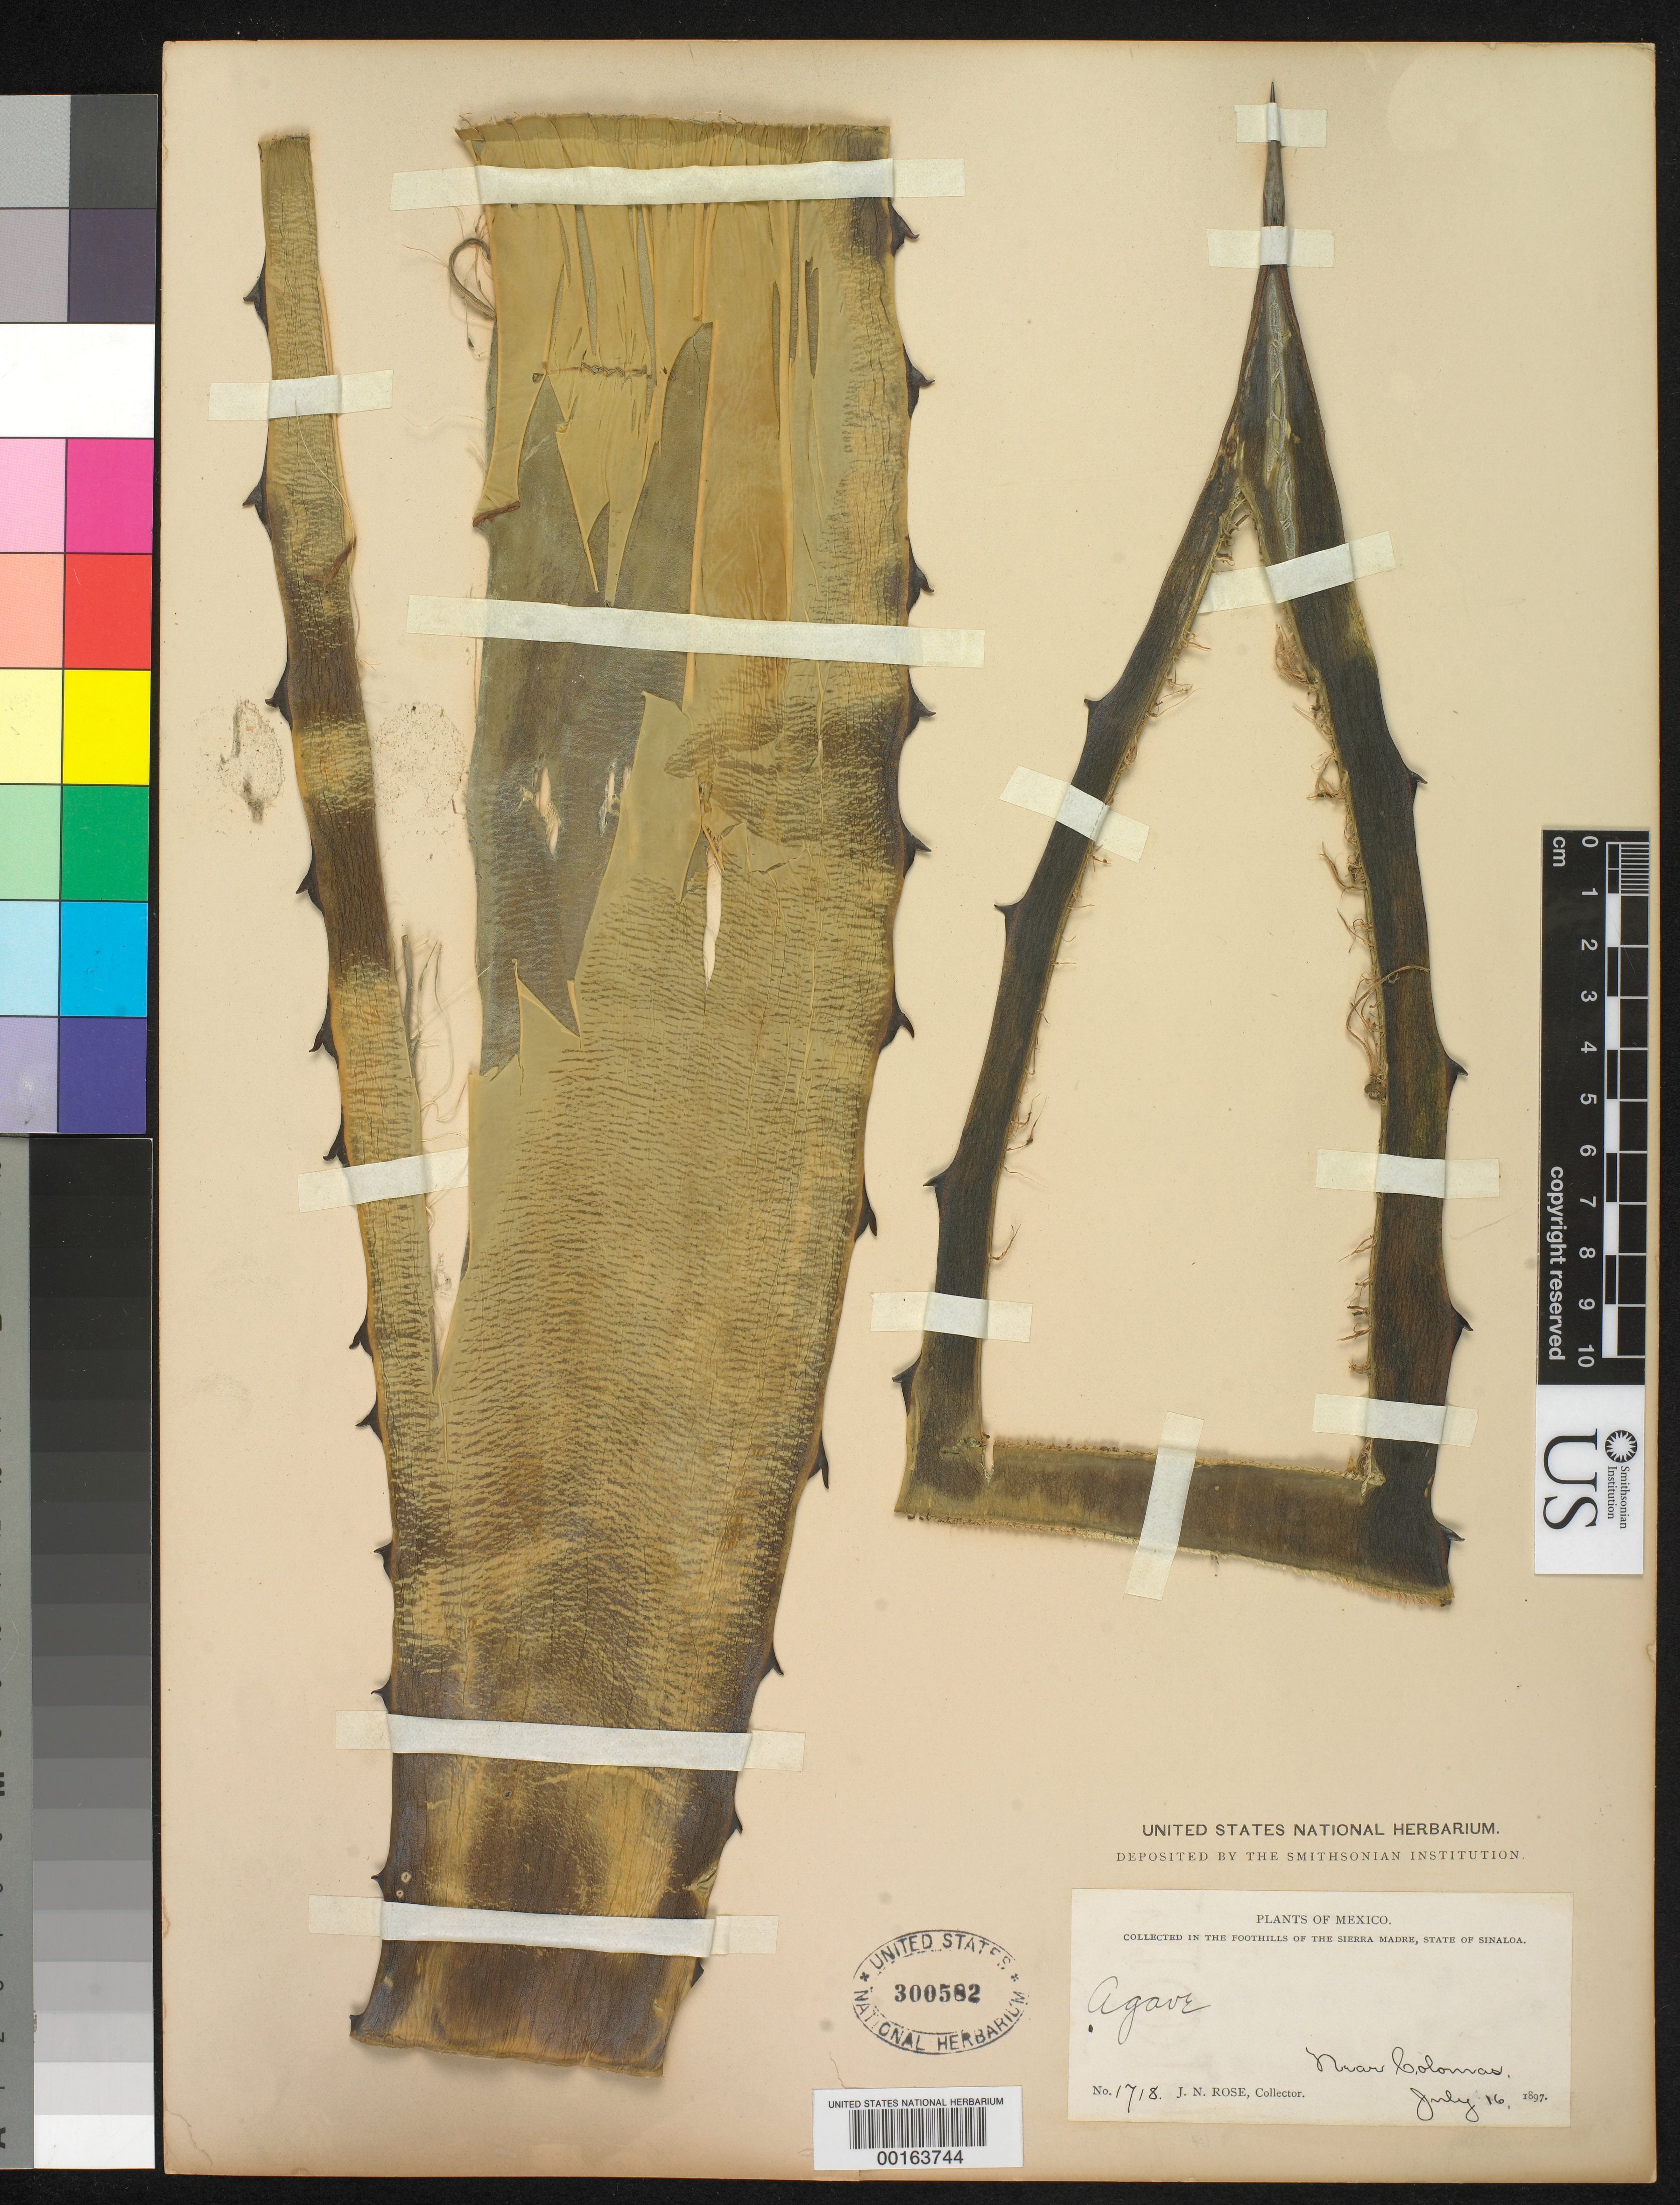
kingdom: Plantae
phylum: Tracheophyta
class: Liliopsida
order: Asparagales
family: Asparagaceae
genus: Agave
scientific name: Agave sp.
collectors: J. N. Rose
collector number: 1718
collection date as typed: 16 Jul 1897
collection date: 1897-07-16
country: Mexico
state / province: Sinaloa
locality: Near colomas, in the foothills of the Sierra Madre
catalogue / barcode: US 300582